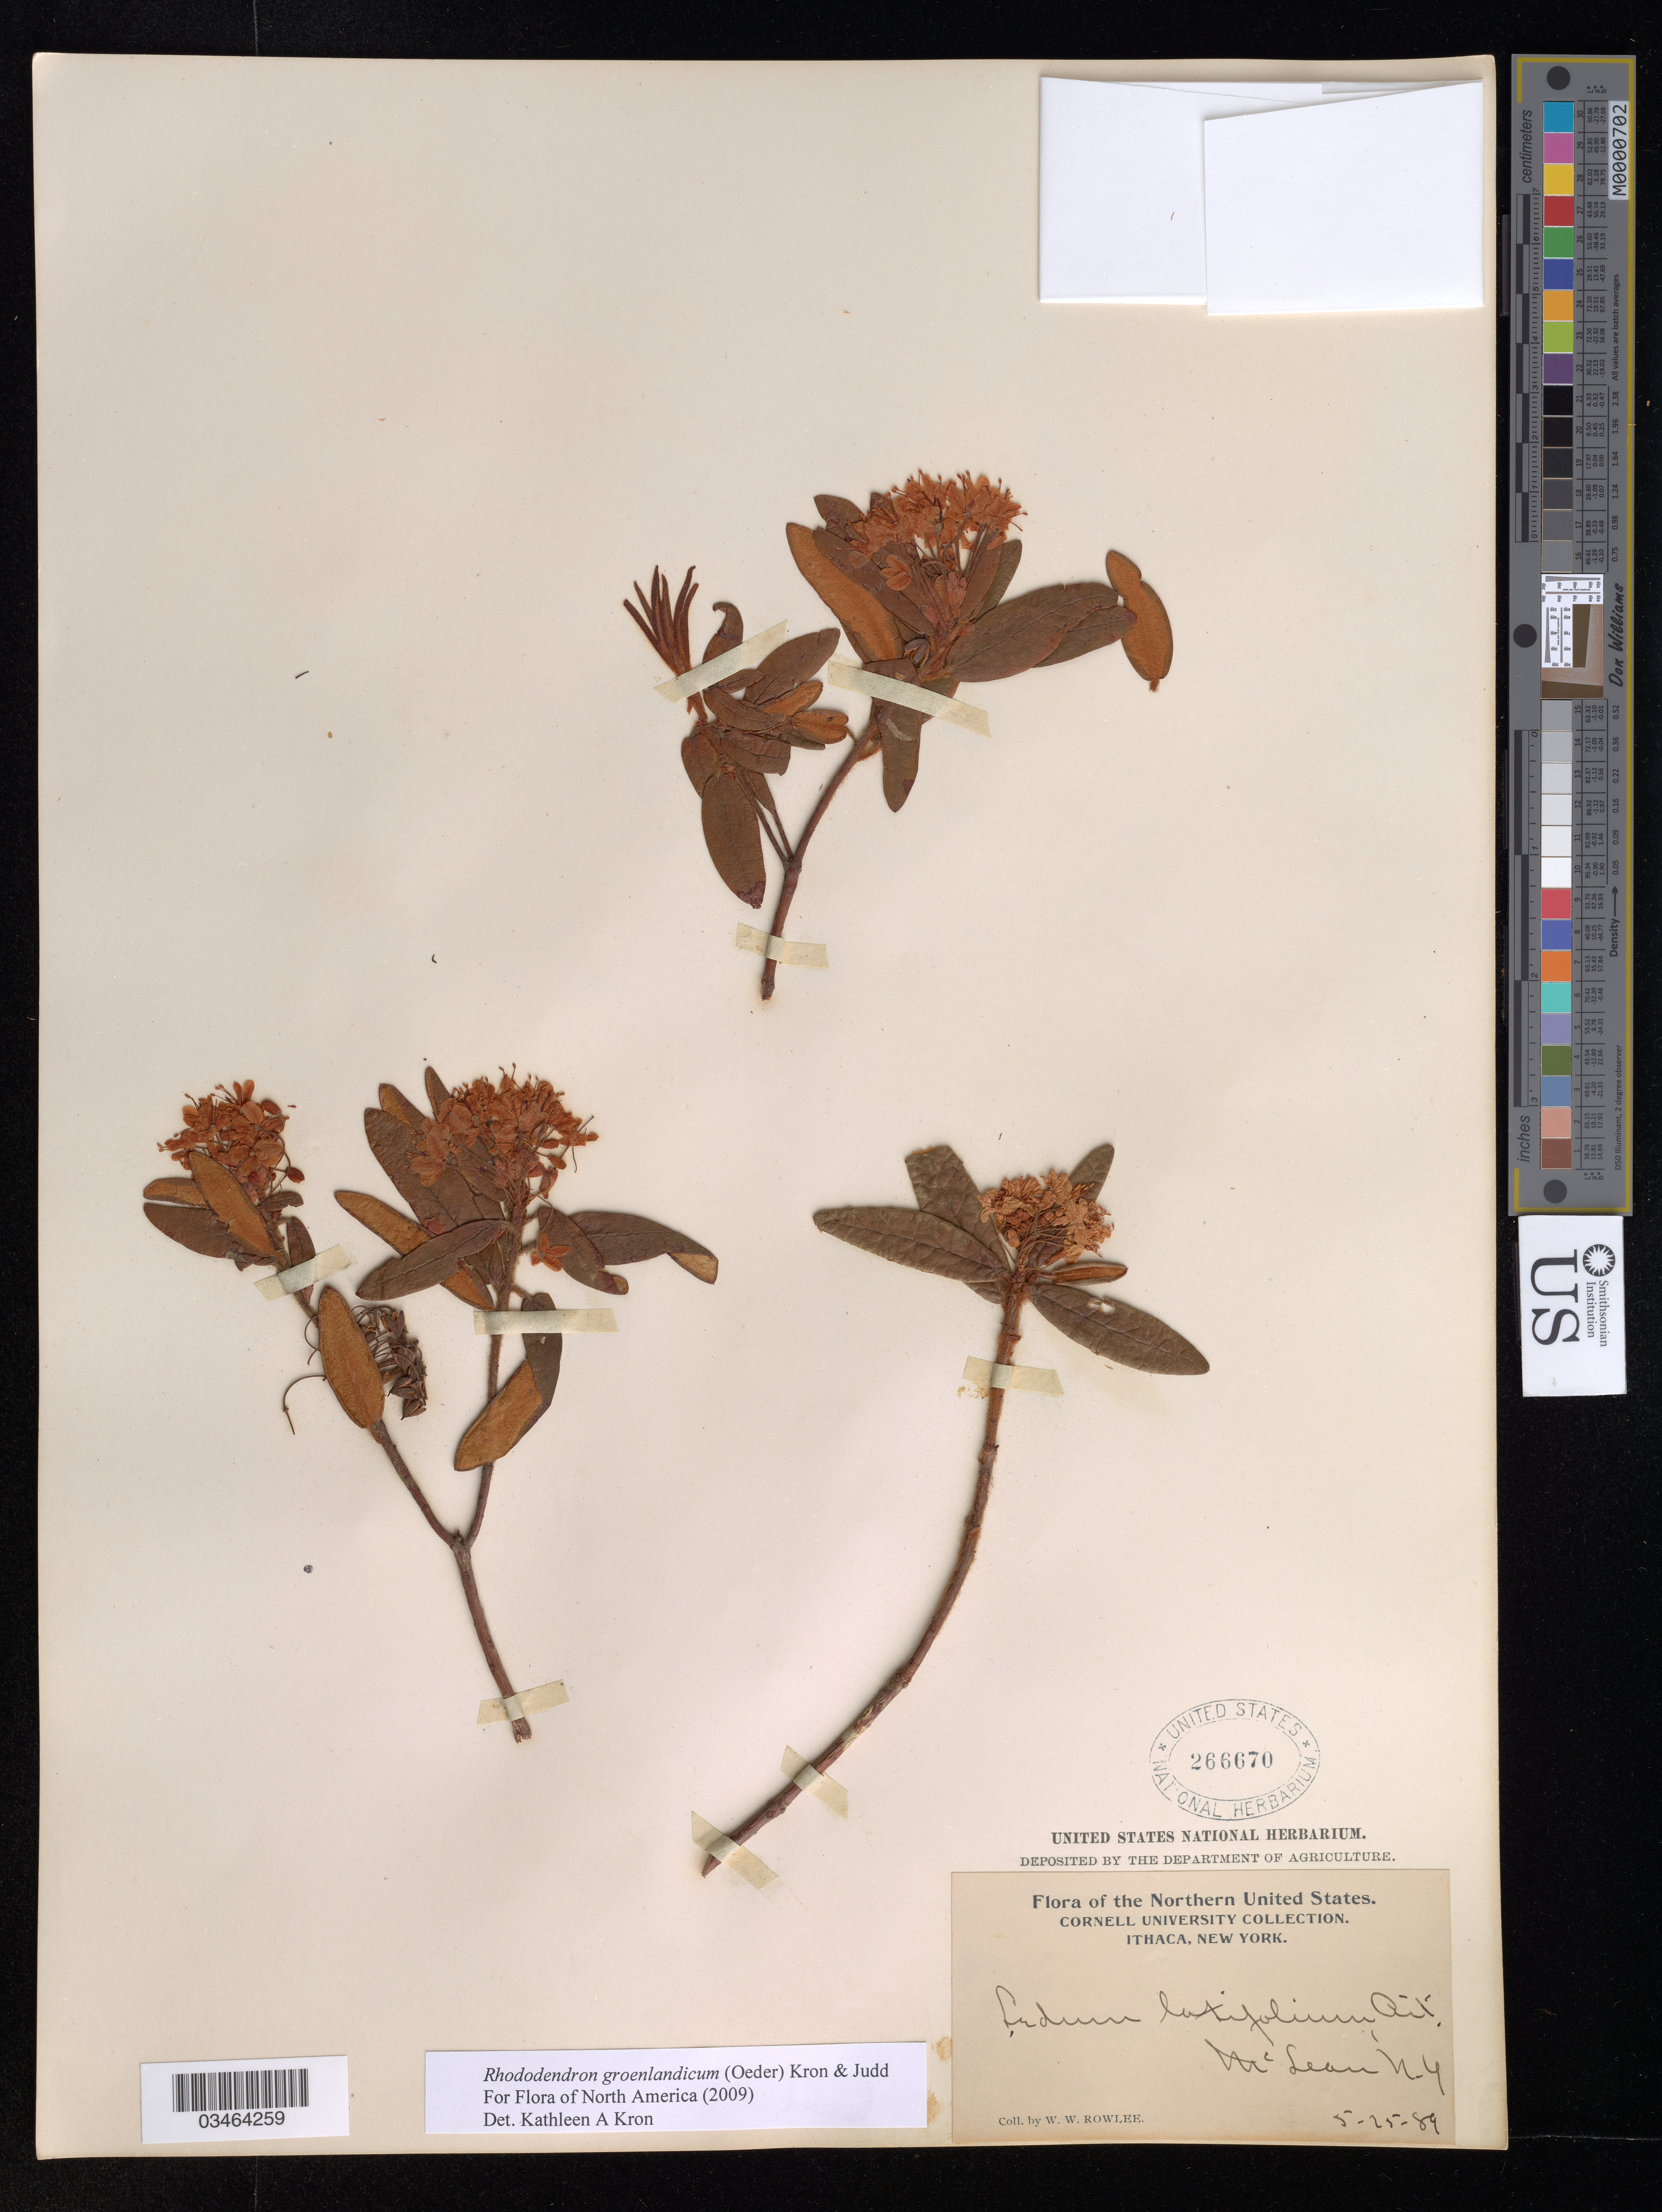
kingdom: Plantae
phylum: Tracheophyta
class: Magnoliopsida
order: Ericales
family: Ericaceae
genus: Rhododendron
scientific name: Rhododendron groenlandicum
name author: (Oeder) Kron & Judd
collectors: W. W. Rowlee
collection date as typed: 25 5 89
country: United States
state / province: New York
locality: Northern United States. Mc Lean.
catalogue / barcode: US 266670